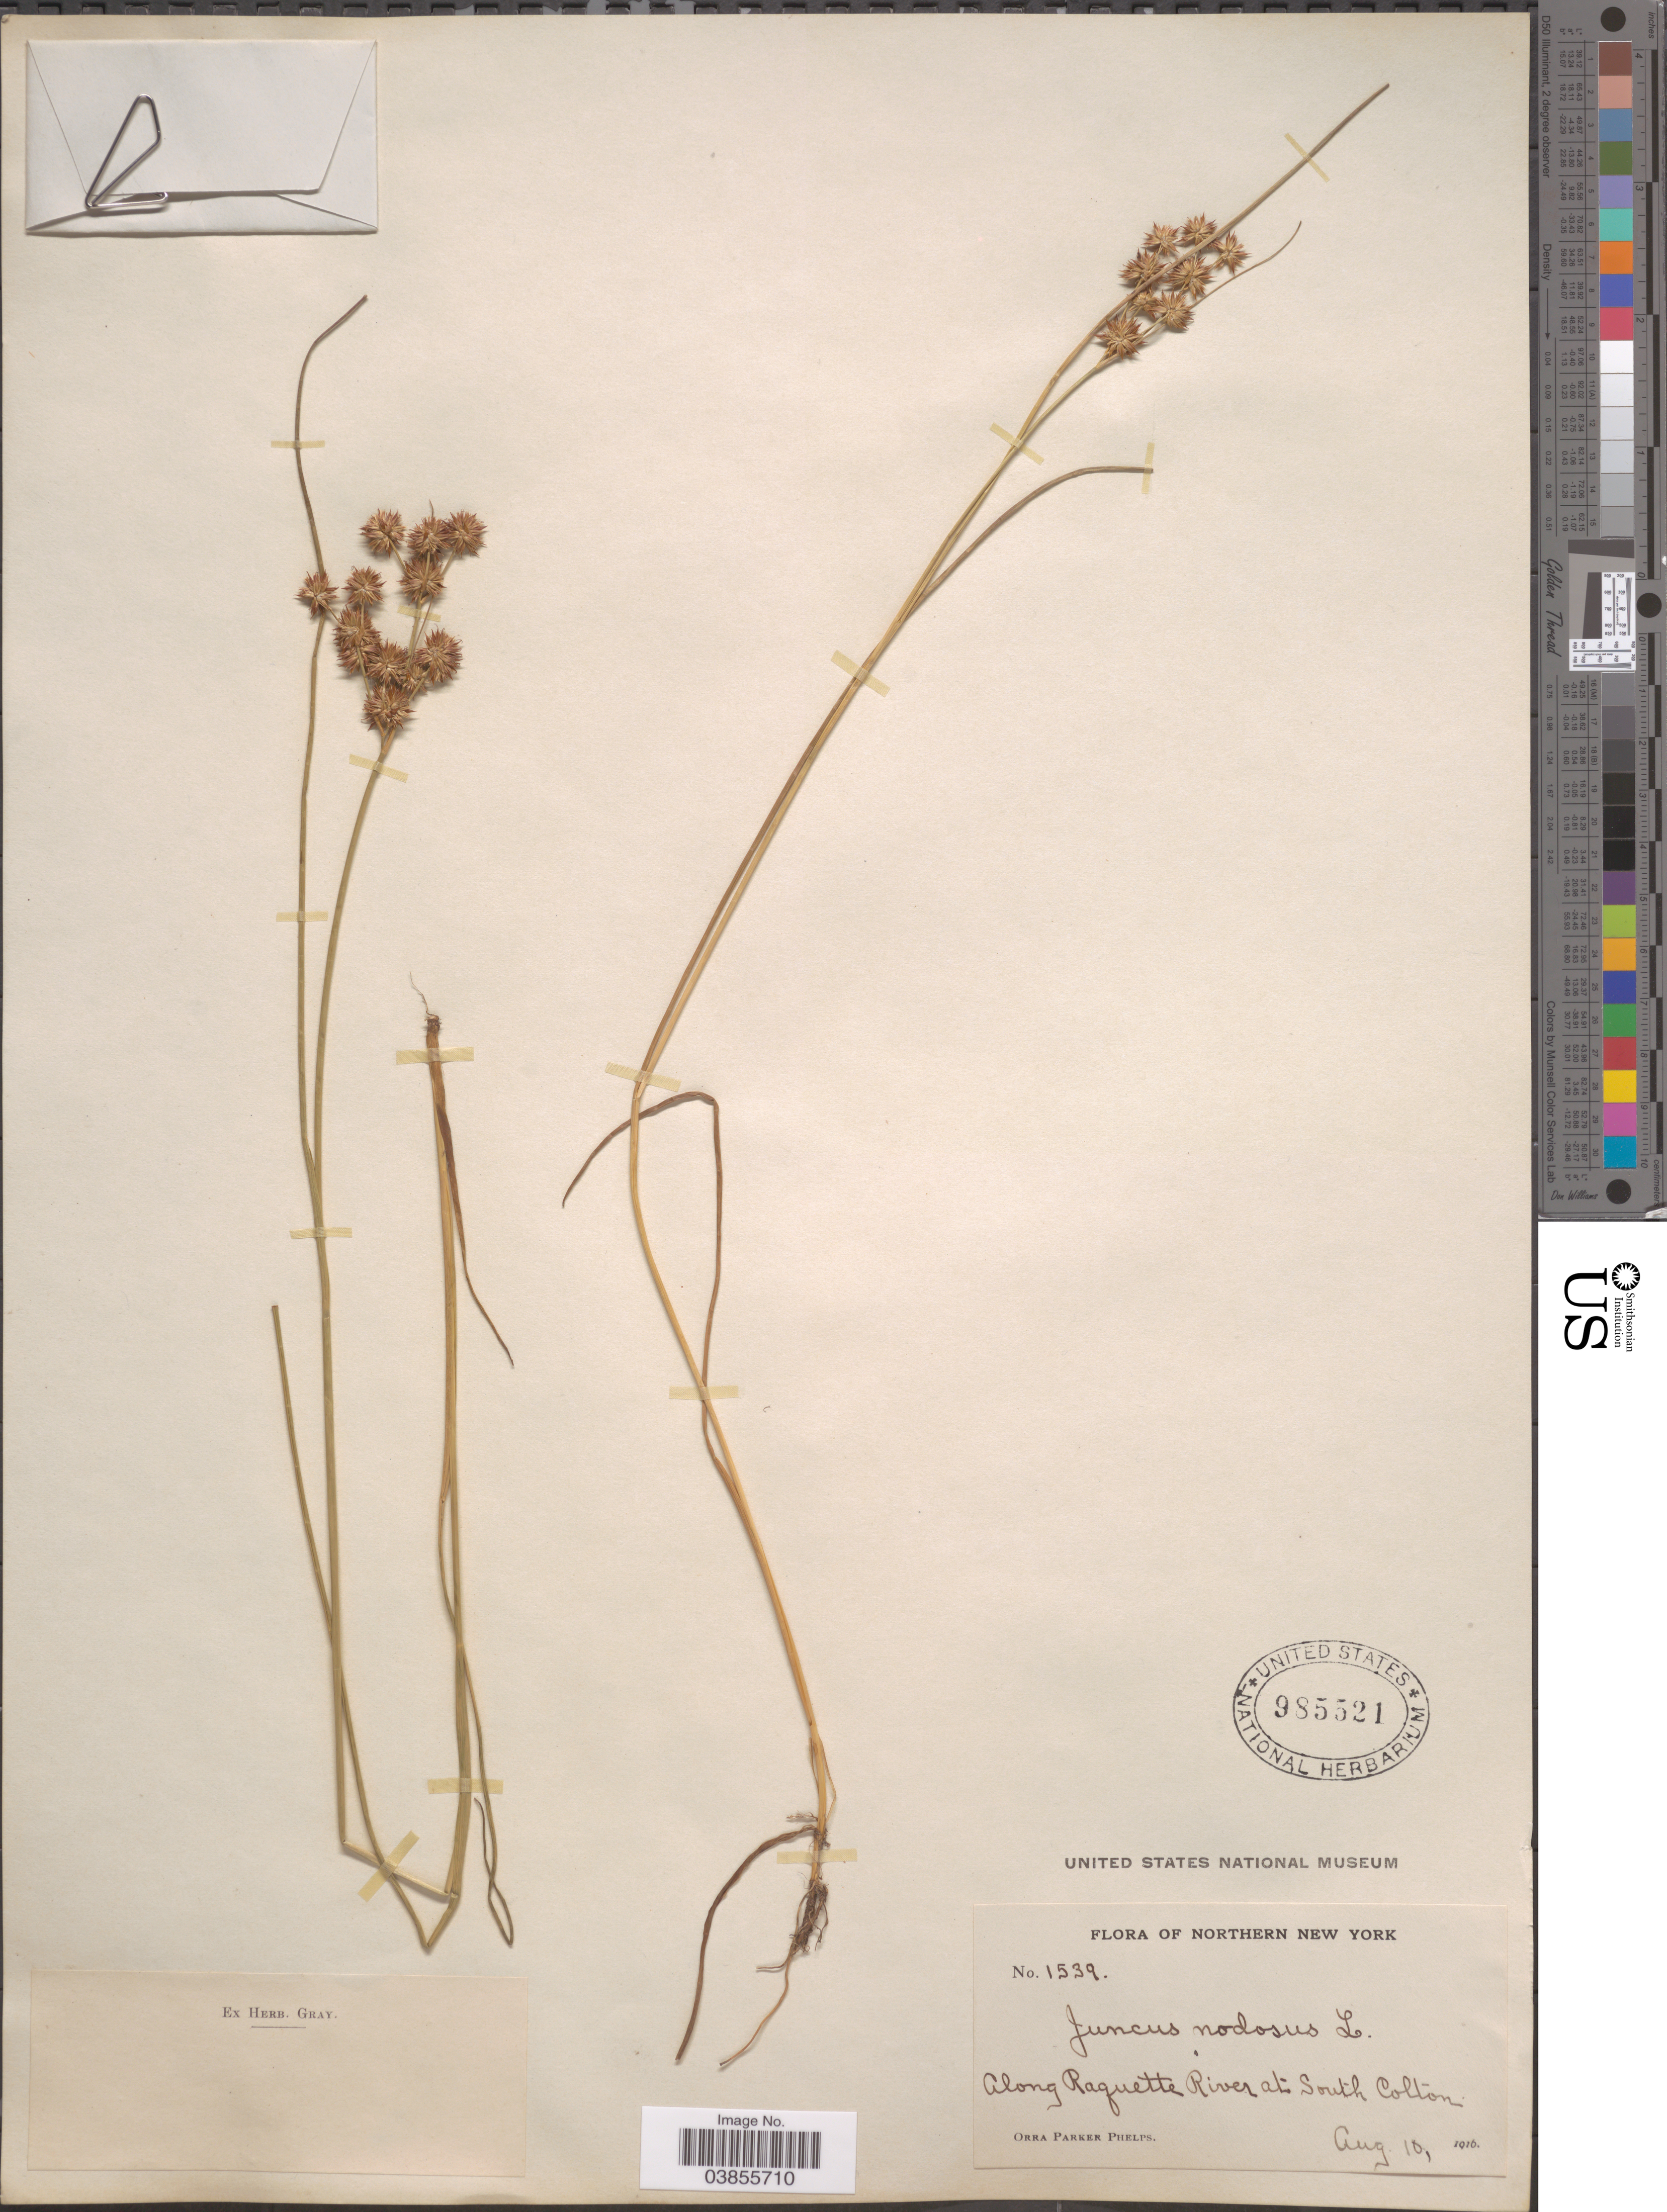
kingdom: Plantae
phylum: Tracheophyta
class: Liliopsida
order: Poales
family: Juncaceae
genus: Juncus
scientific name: Juncus nodosus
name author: L.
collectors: O. P. Phelps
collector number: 1539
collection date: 1916-08-10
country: United States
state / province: New York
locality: Northern New York. Along Raquette River at South Colton.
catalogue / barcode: US 985521